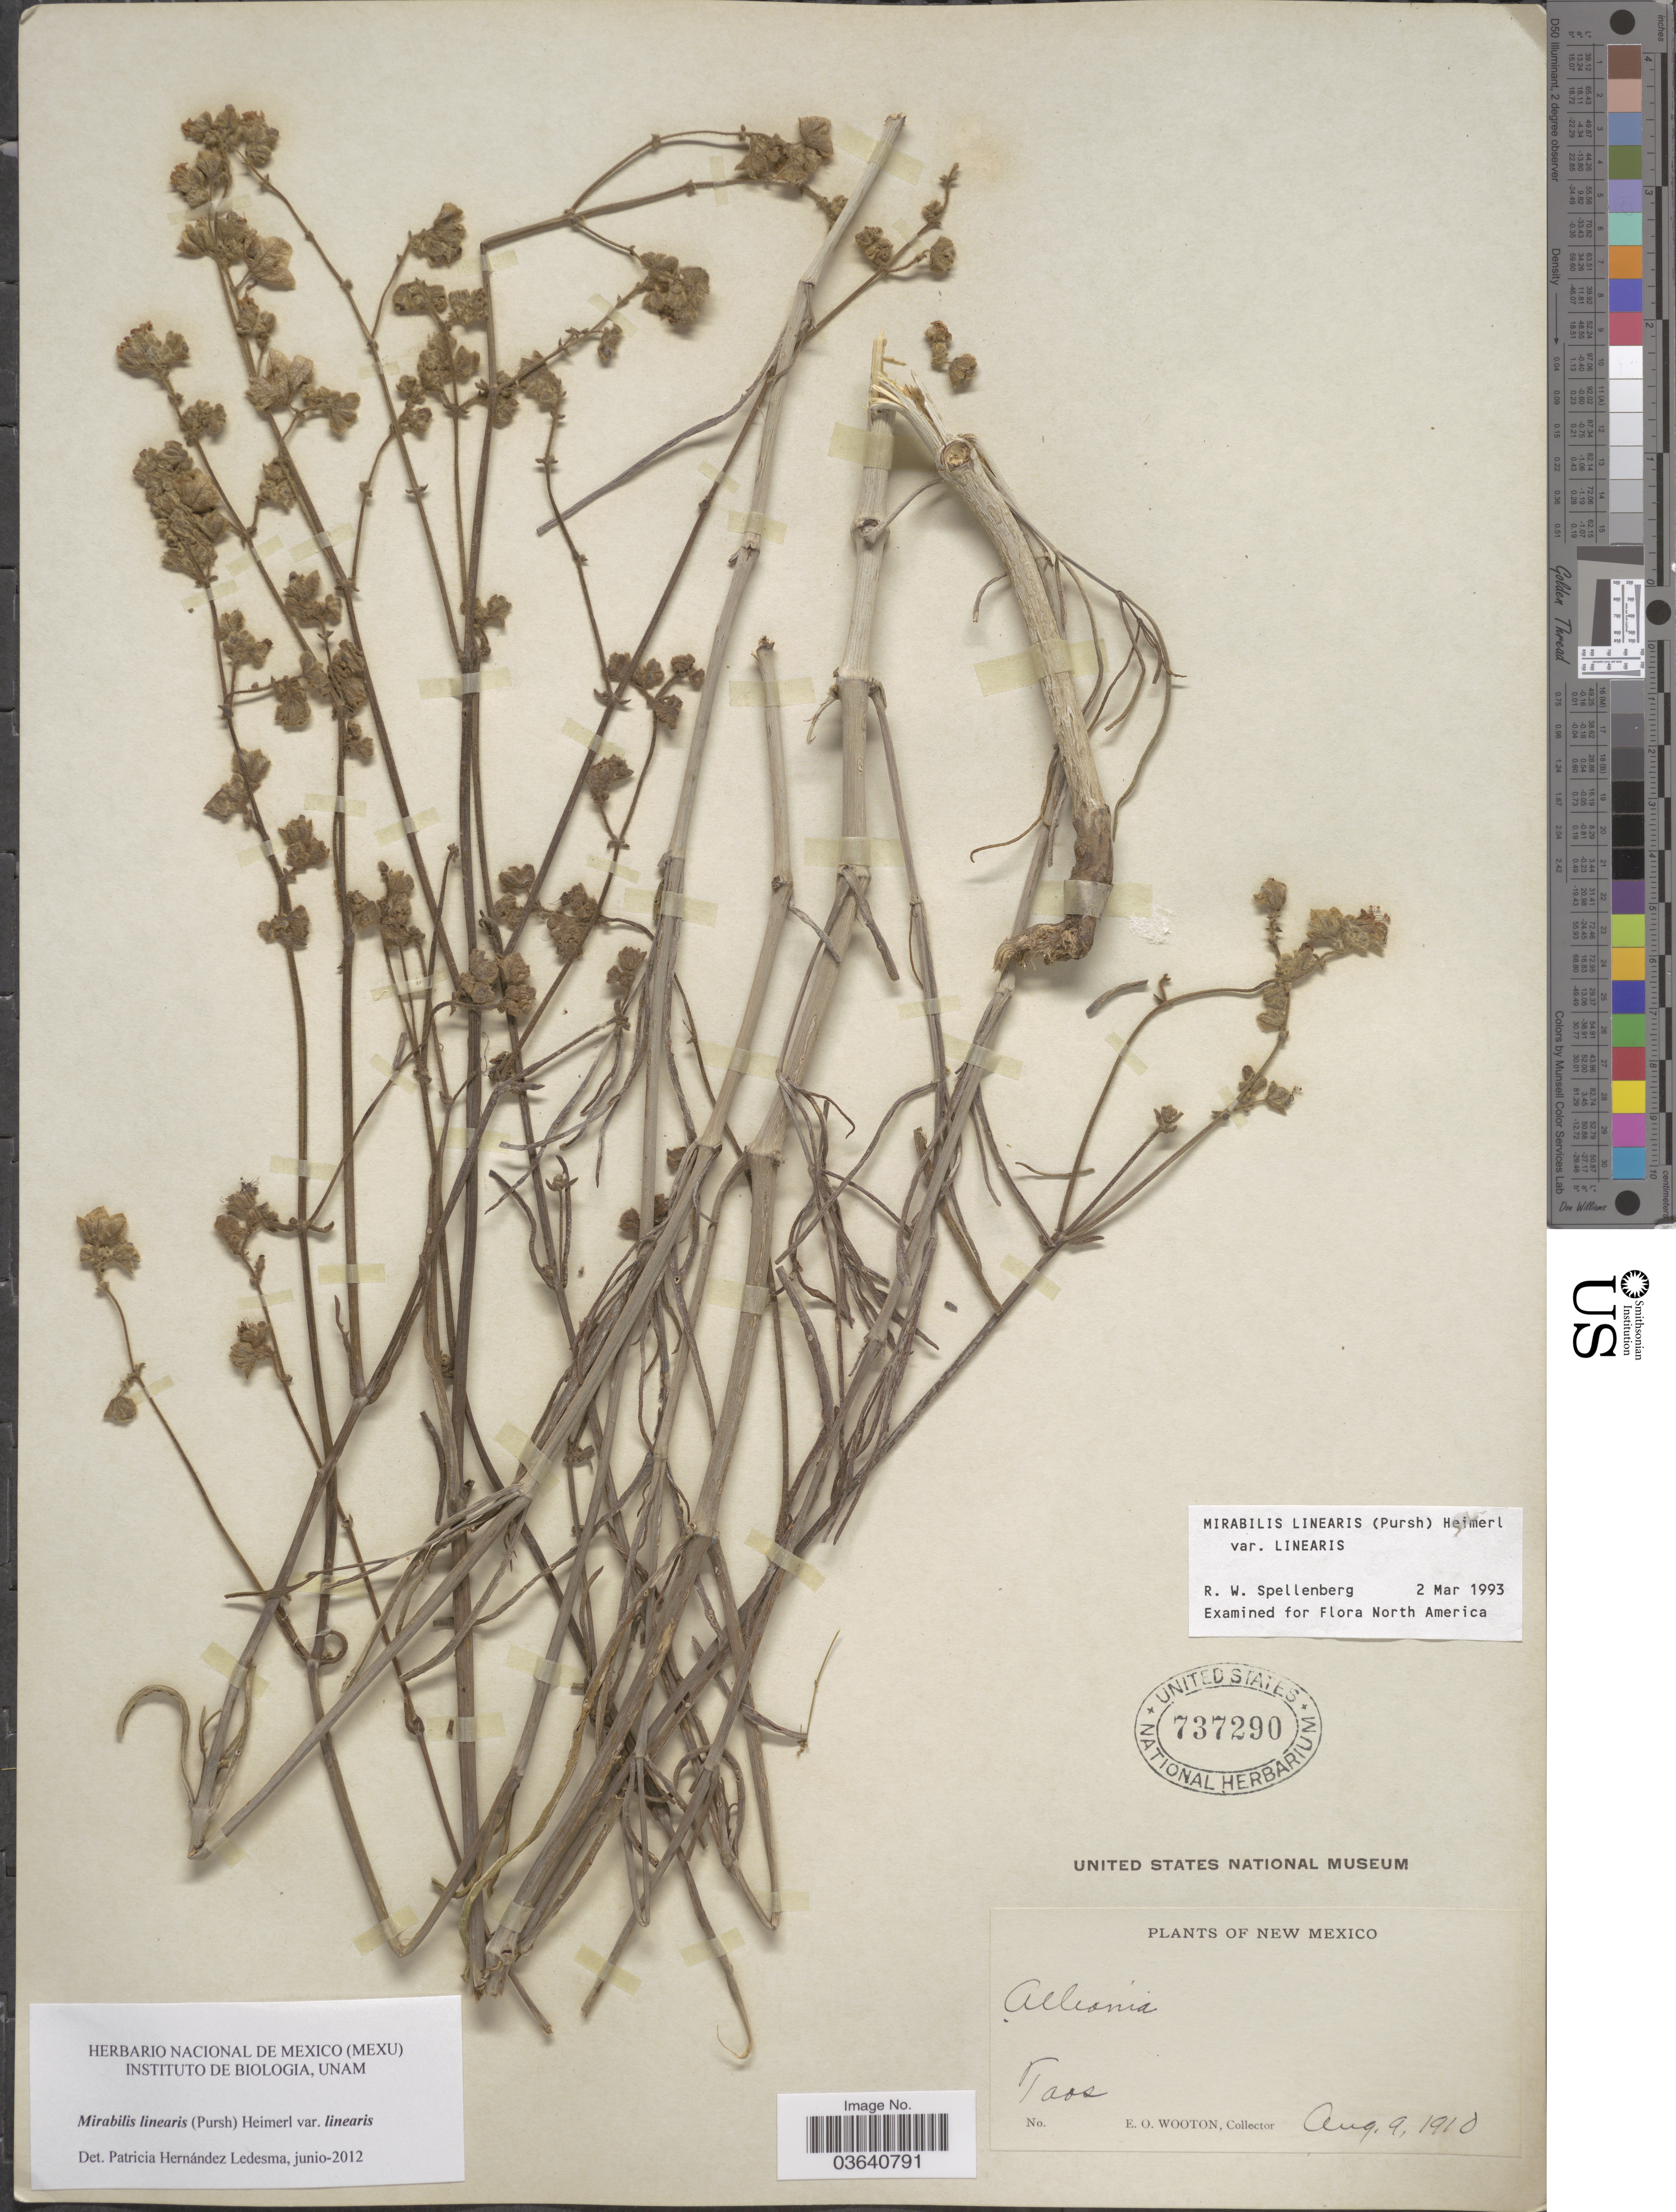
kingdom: Plantae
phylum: Tracheophyta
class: Magnoliopsida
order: Caryophyllales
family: Nyctaginaceae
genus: Mirabilis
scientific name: Mirabilis linearis var. linearis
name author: (Pursh) Heimerl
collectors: E. O. Wooton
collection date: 1910-08-09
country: United States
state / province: New Mexico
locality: Taos.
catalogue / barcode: US 737290